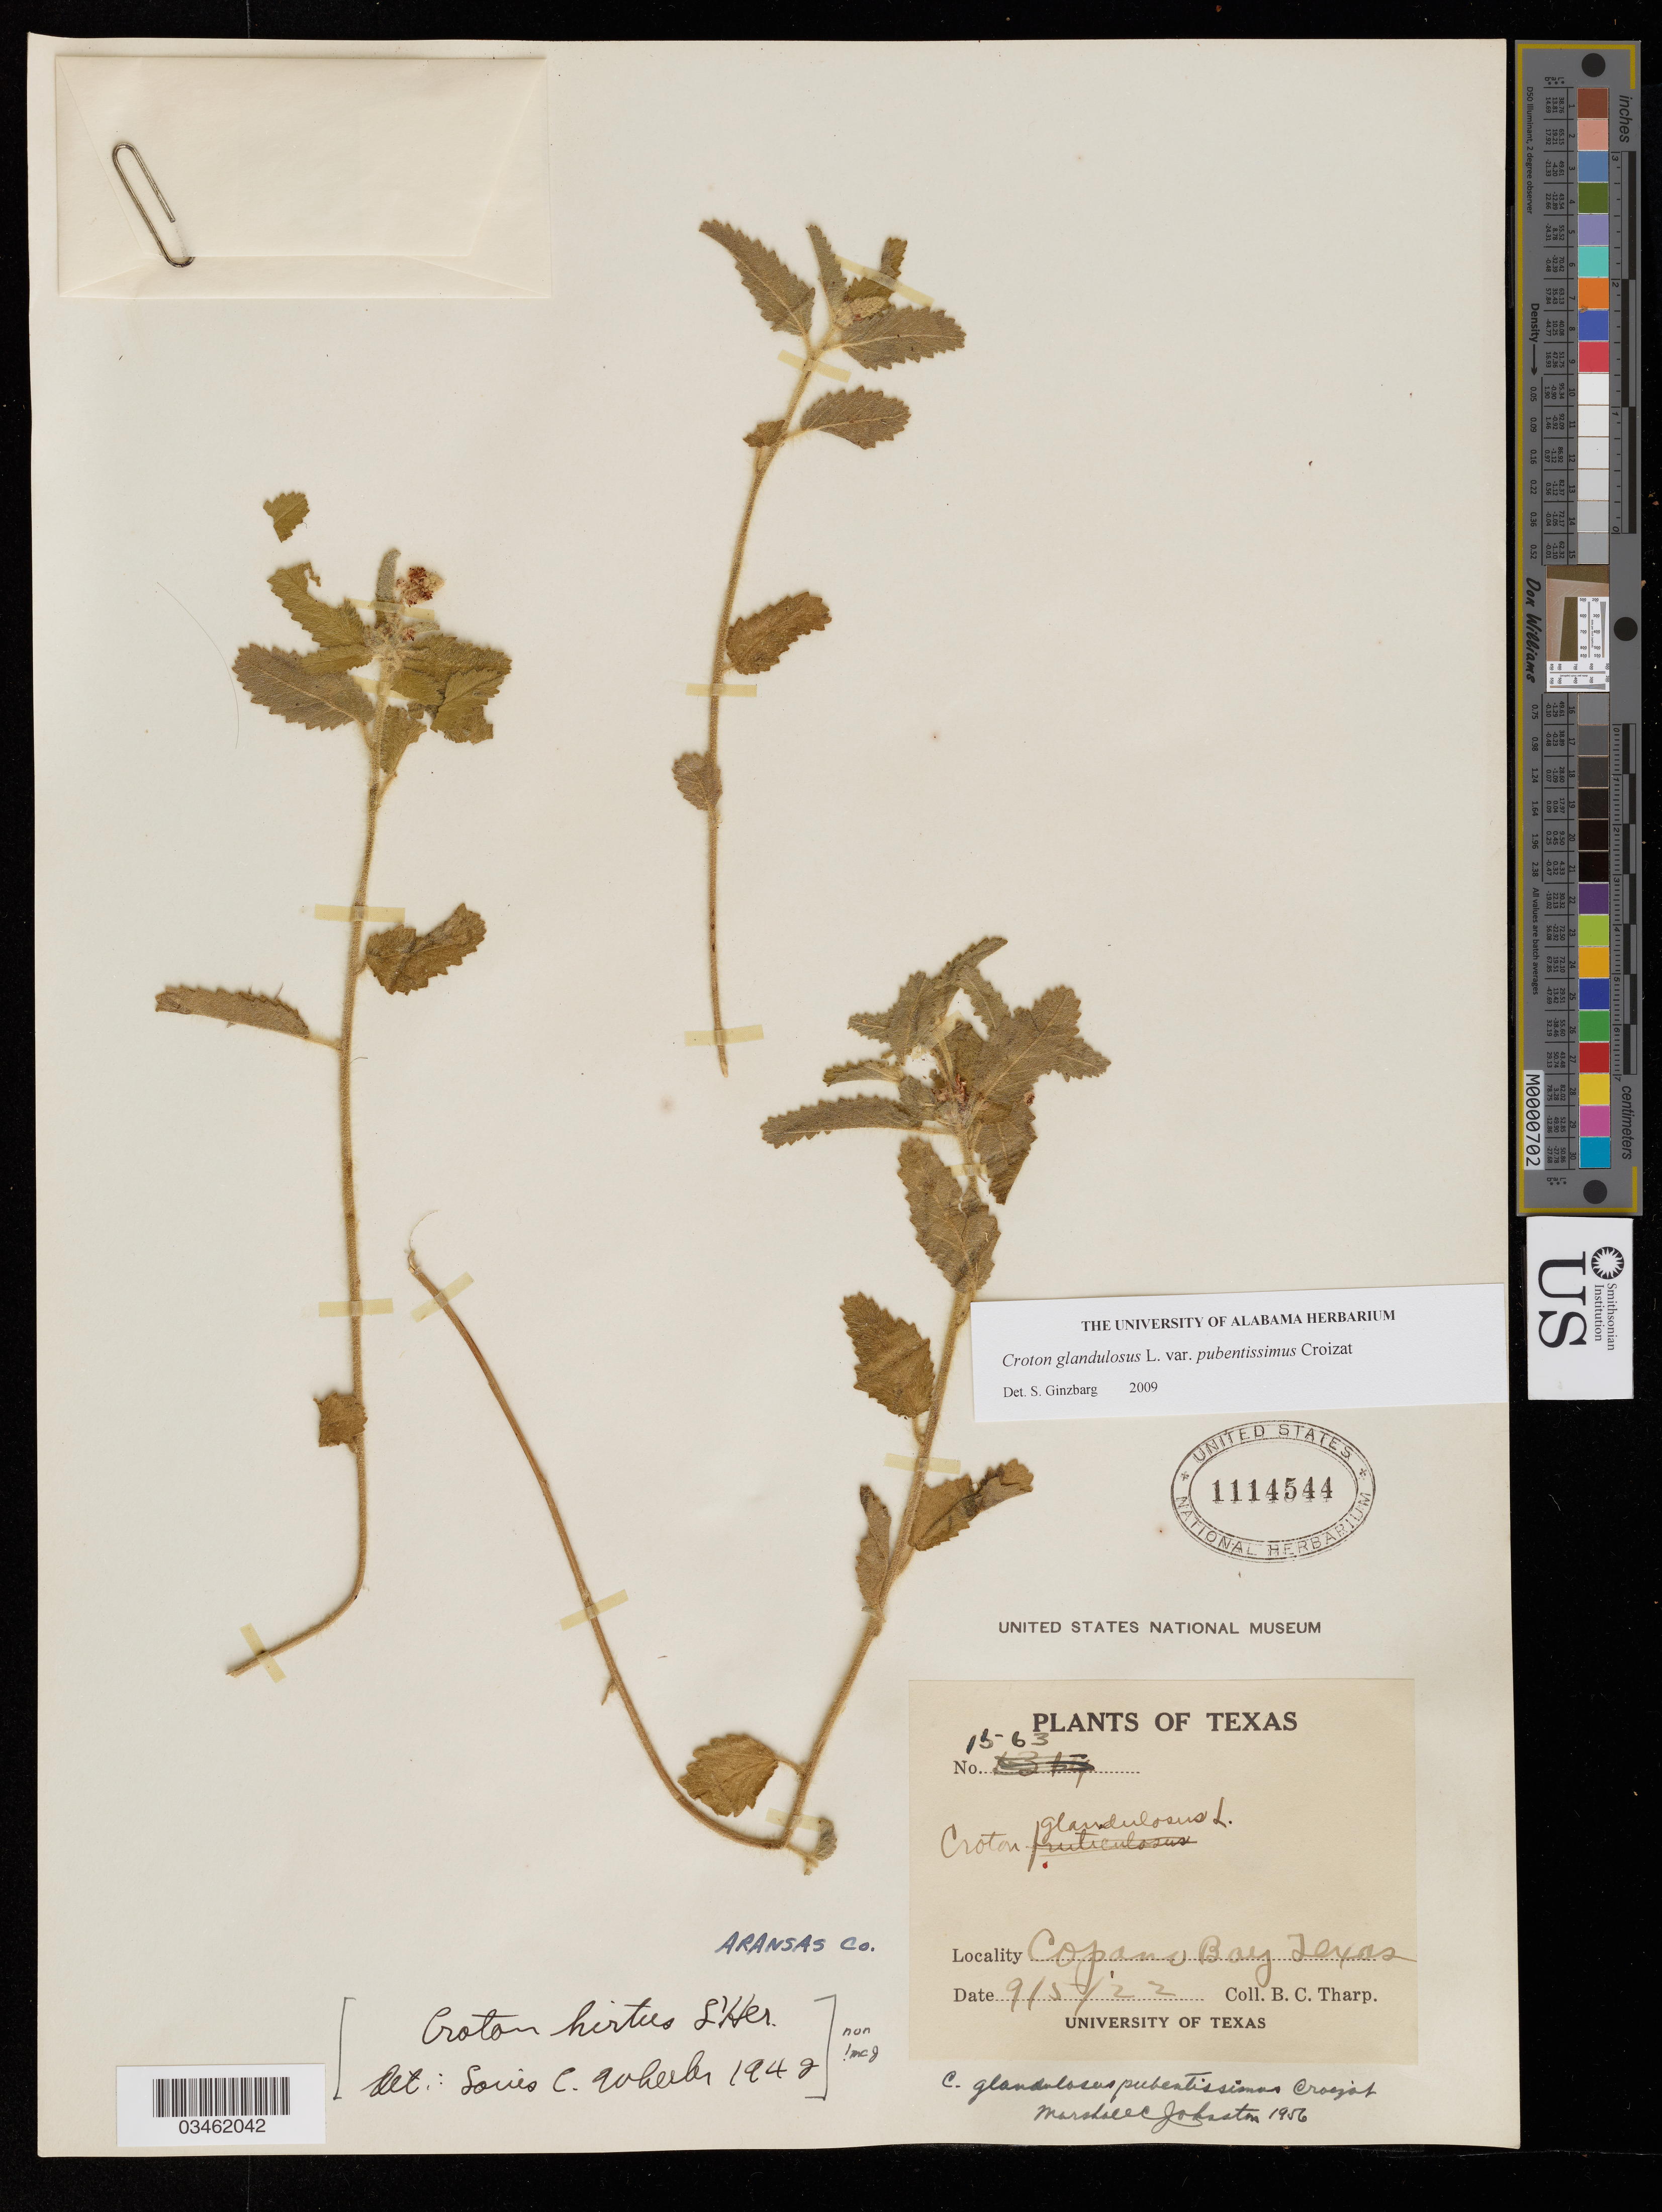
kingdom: Plantae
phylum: Tracheophyta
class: Magnoliopsida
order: Malpighiales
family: Euphorbiaceae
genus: Croton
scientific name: Croton glandulosus var. pubentissimus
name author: Croizat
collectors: B. Tharp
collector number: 1563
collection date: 1922-09-05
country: United States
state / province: Texas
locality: Aransas Co. Copano Bay.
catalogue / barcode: US 1114544